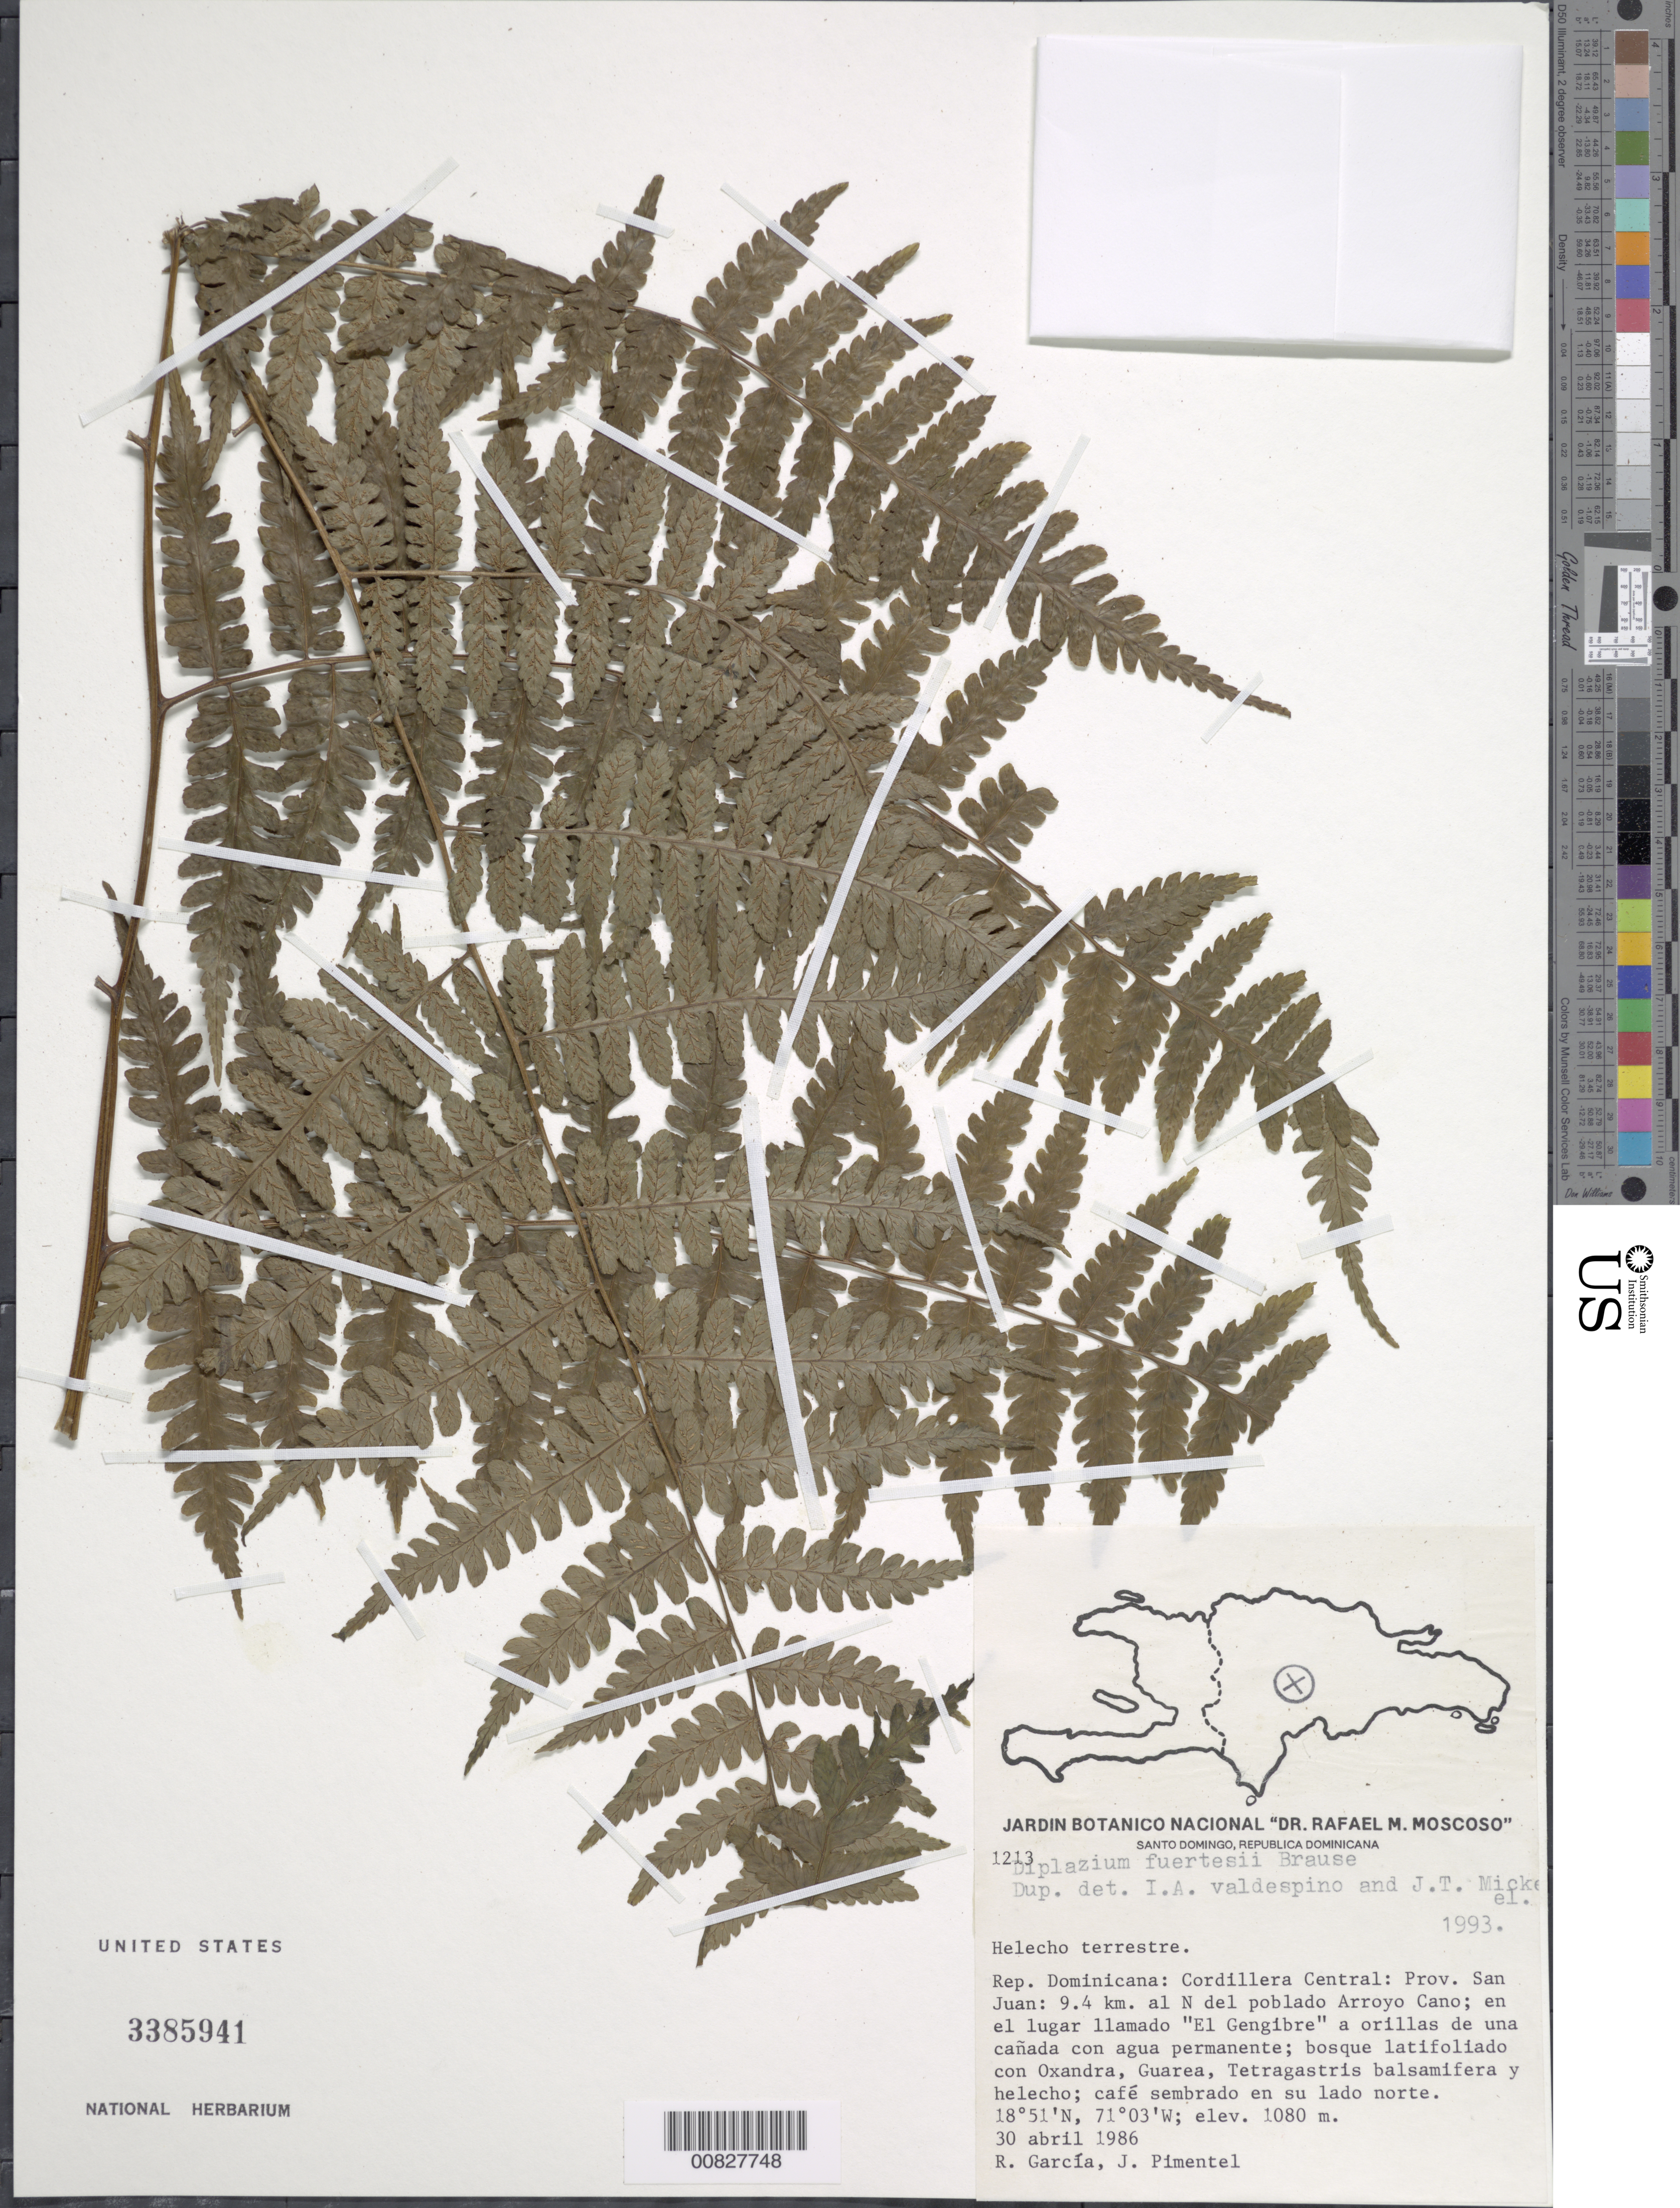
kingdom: Plantae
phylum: Tracheophyta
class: Polypodiopsida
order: Polypodiales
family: Athyriaceae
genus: Diplazium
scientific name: Diplazium fuertesii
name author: Brause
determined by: Valdespino, I. A.; Mickel, J. T.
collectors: R. G. García & J. Pimentel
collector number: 1213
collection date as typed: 30 Apr 1986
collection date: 1986-04-30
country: Dominican Republic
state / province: San Juan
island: Hispaniola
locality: Cordillera Central, 9.4 km N poblado Arroyo Cano, lugar llamado "El Gengibre"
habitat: Bosque latifoliado con Oxandra, Guarea, Tetragastris balsamifera y helecho; café sembrado en su lado norte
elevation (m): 1080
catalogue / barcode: US 3385941